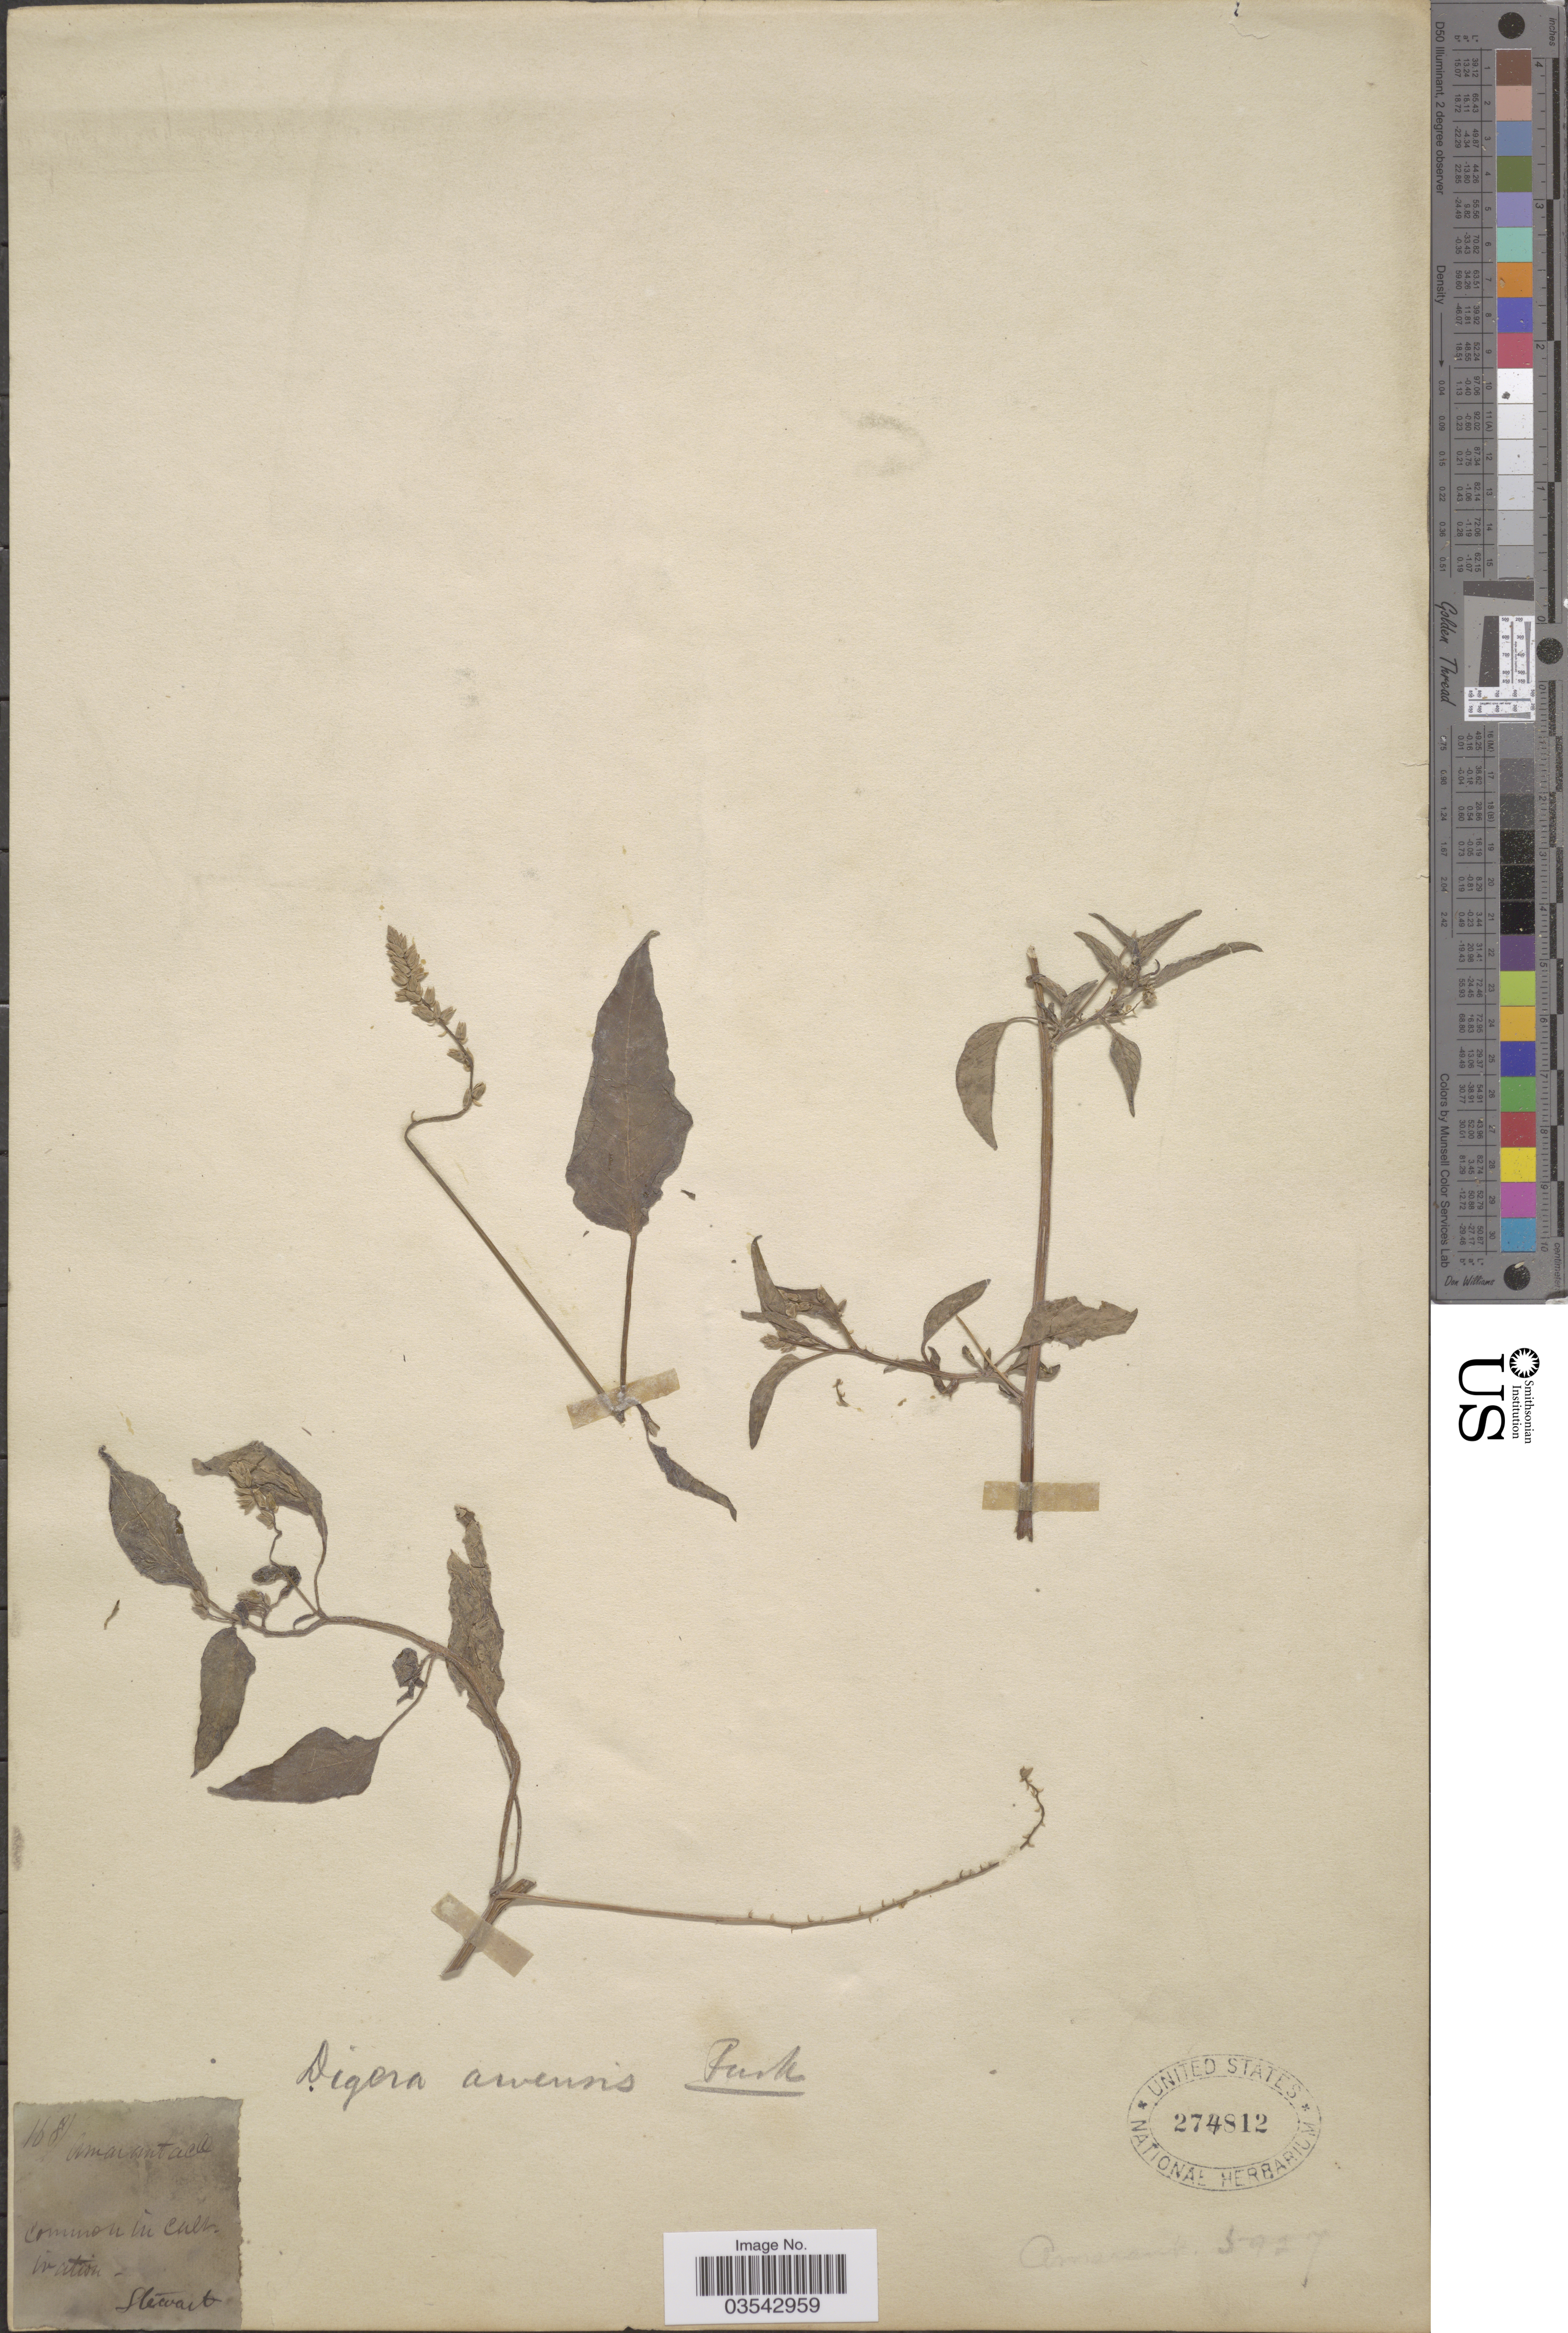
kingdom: Plantae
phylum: Tracheophyta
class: Magnoliopsida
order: Caryophyllales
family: Amaranthaceae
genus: Digera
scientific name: Digera muricata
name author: (L.) Mart.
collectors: Stewart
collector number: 168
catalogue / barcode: US 274812